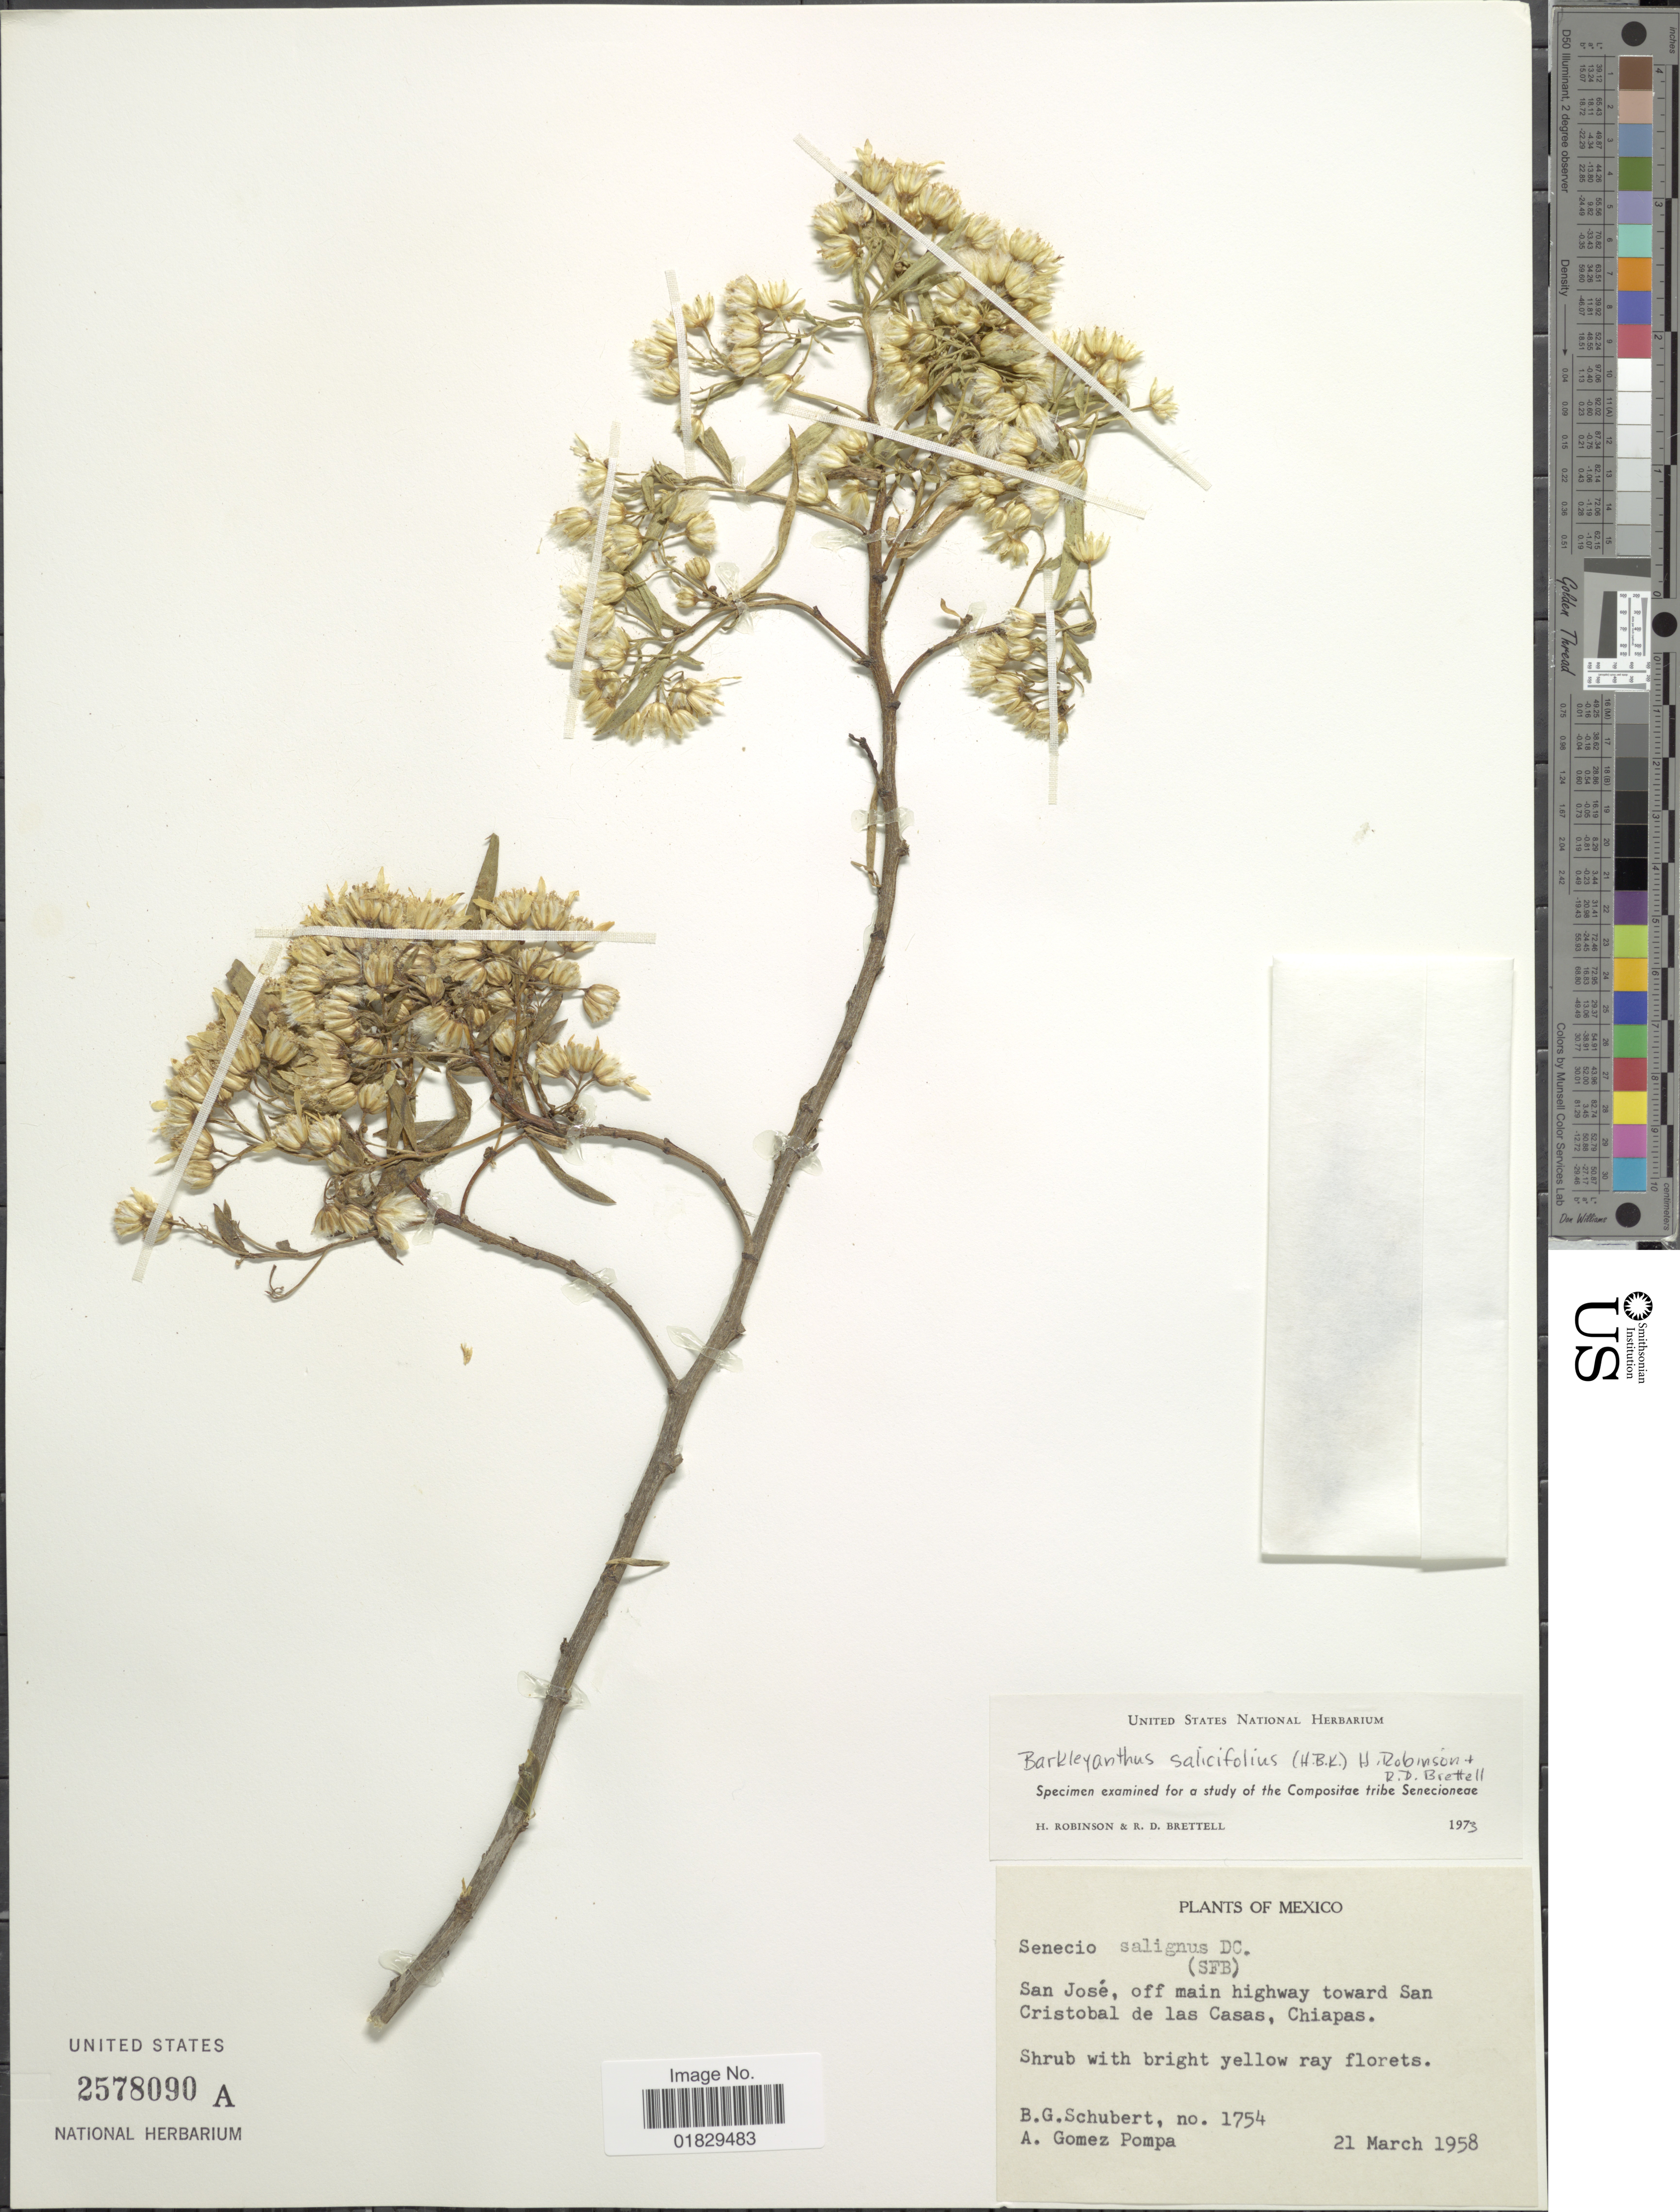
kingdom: Plantae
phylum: Tracheophyta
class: Magnoliopsida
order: Asterales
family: Asteraceae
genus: Barkleyanthus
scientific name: Barkleyanthus salicifolius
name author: (Kunth) H. Rob. & Brettell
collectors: B. Schubert & A. Gómez Pompa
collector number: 1754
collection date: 1958-03-21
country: Mexico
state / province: Chiapas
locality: San José, off main highway toward San Cristobal de las Casas, Chiapas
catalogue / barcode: US 2578090A